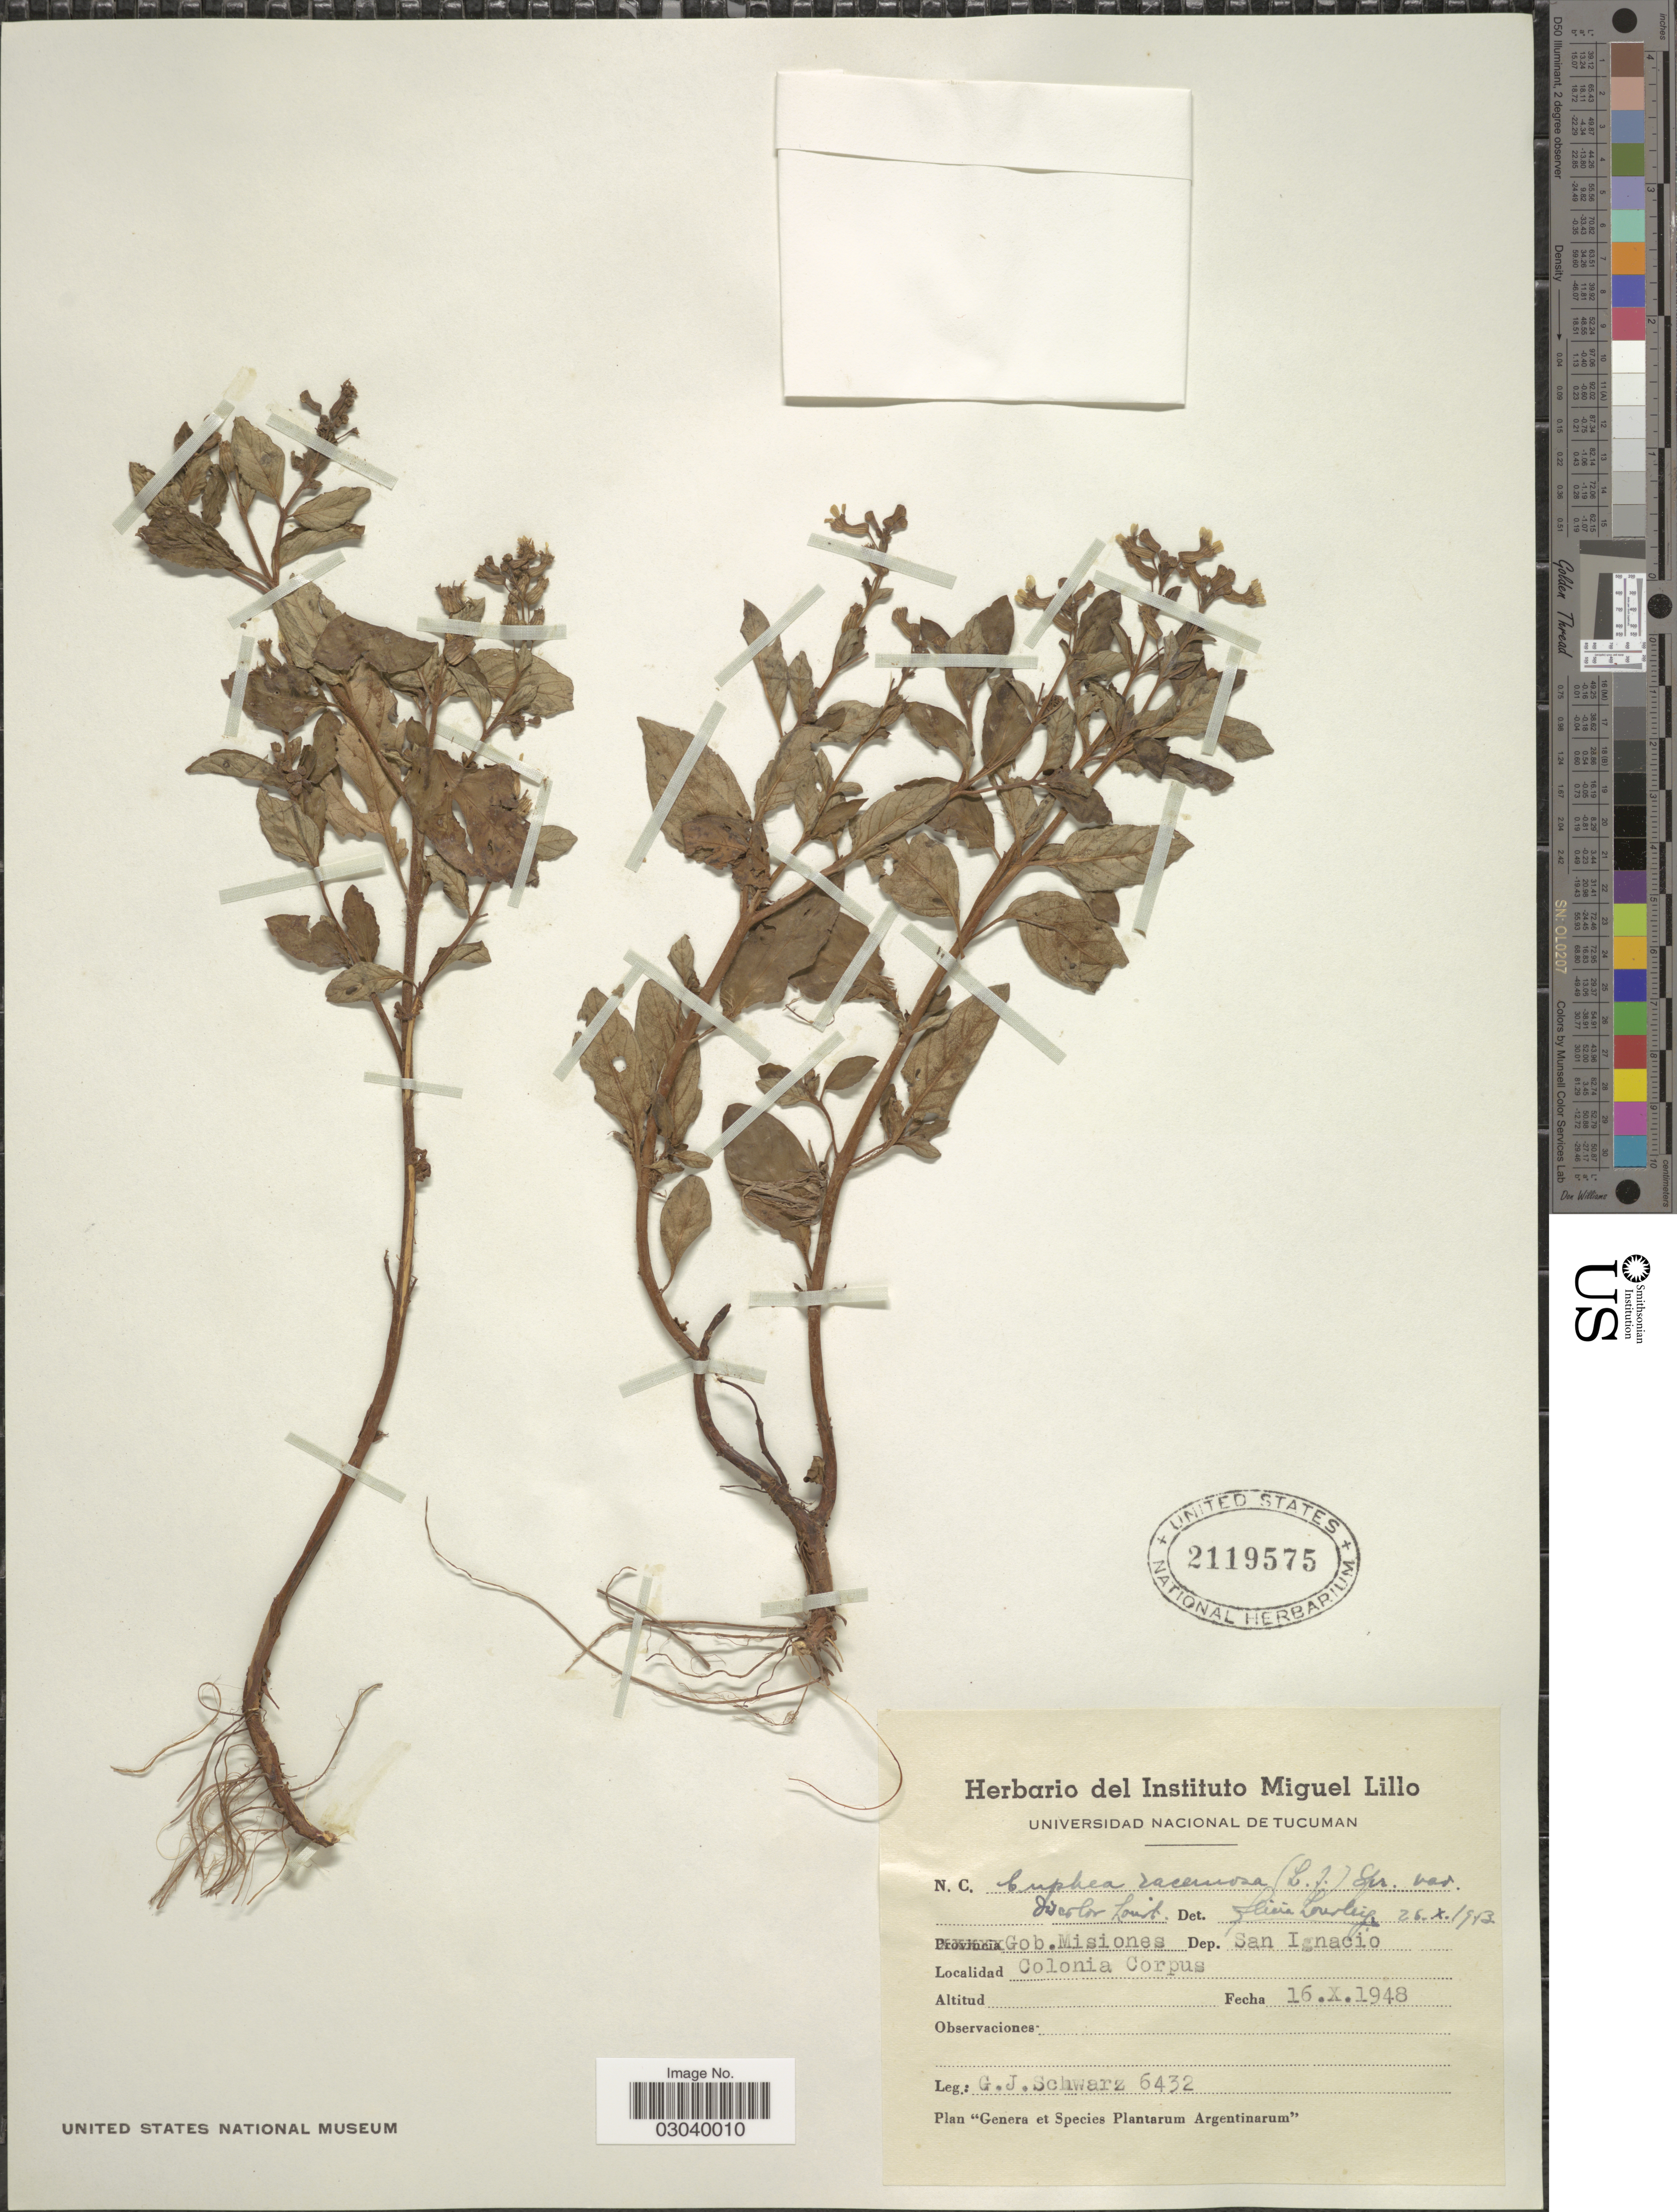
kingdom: Plantae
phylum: Tracheophyta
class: Magnoliopsida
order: Myrtales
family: Lythraceae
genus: Cuphea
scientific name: Cuphea racemosa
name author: (L. f.) Spreng.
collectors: G. J. Schwarz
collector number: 6432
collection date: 1948-10-16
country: Argentina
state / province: Misiones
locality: Gob. Misiones, Dep. San Ignacio, Colonia Corpus.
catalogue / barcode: US 2119575